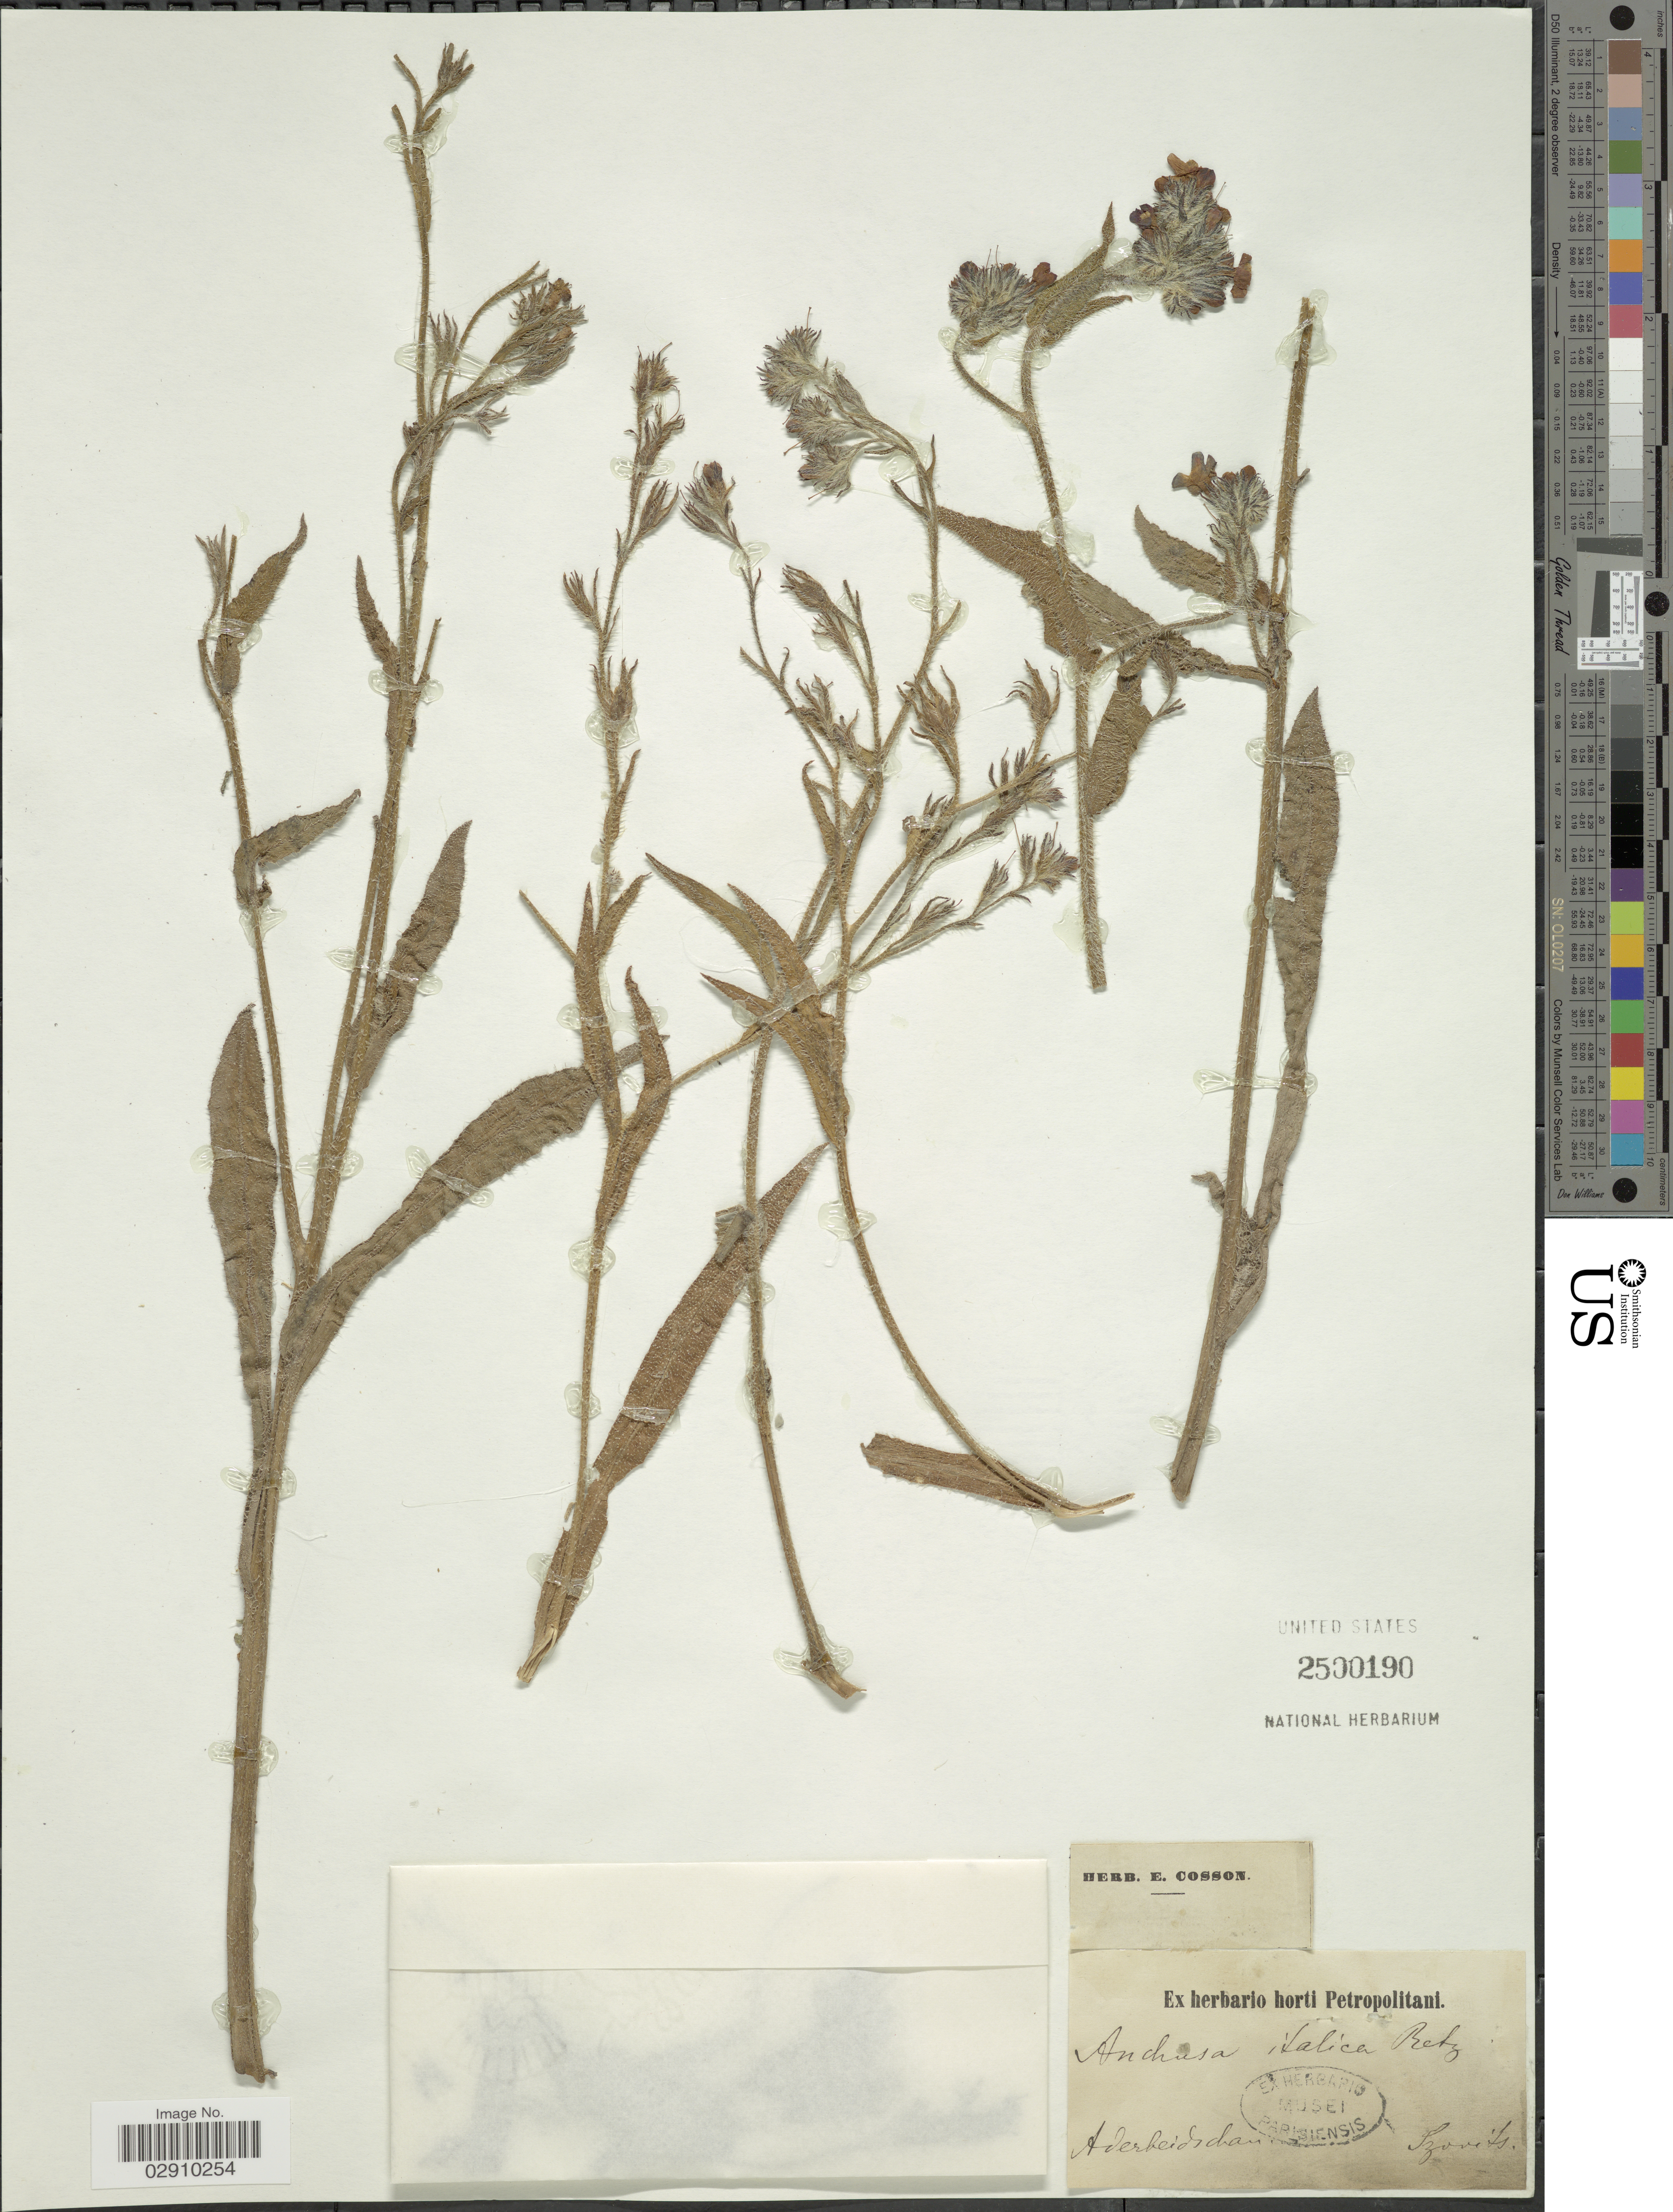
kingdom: Plantae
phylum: Tracheophyta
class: Magnoliopsida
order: Boraginales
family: Boraginaceae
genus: Anchusa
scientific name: Anchusa italica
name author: Retz.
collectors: Szovits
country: Azerbaijan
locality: Aderbeidschan.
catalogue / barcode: US 2500190